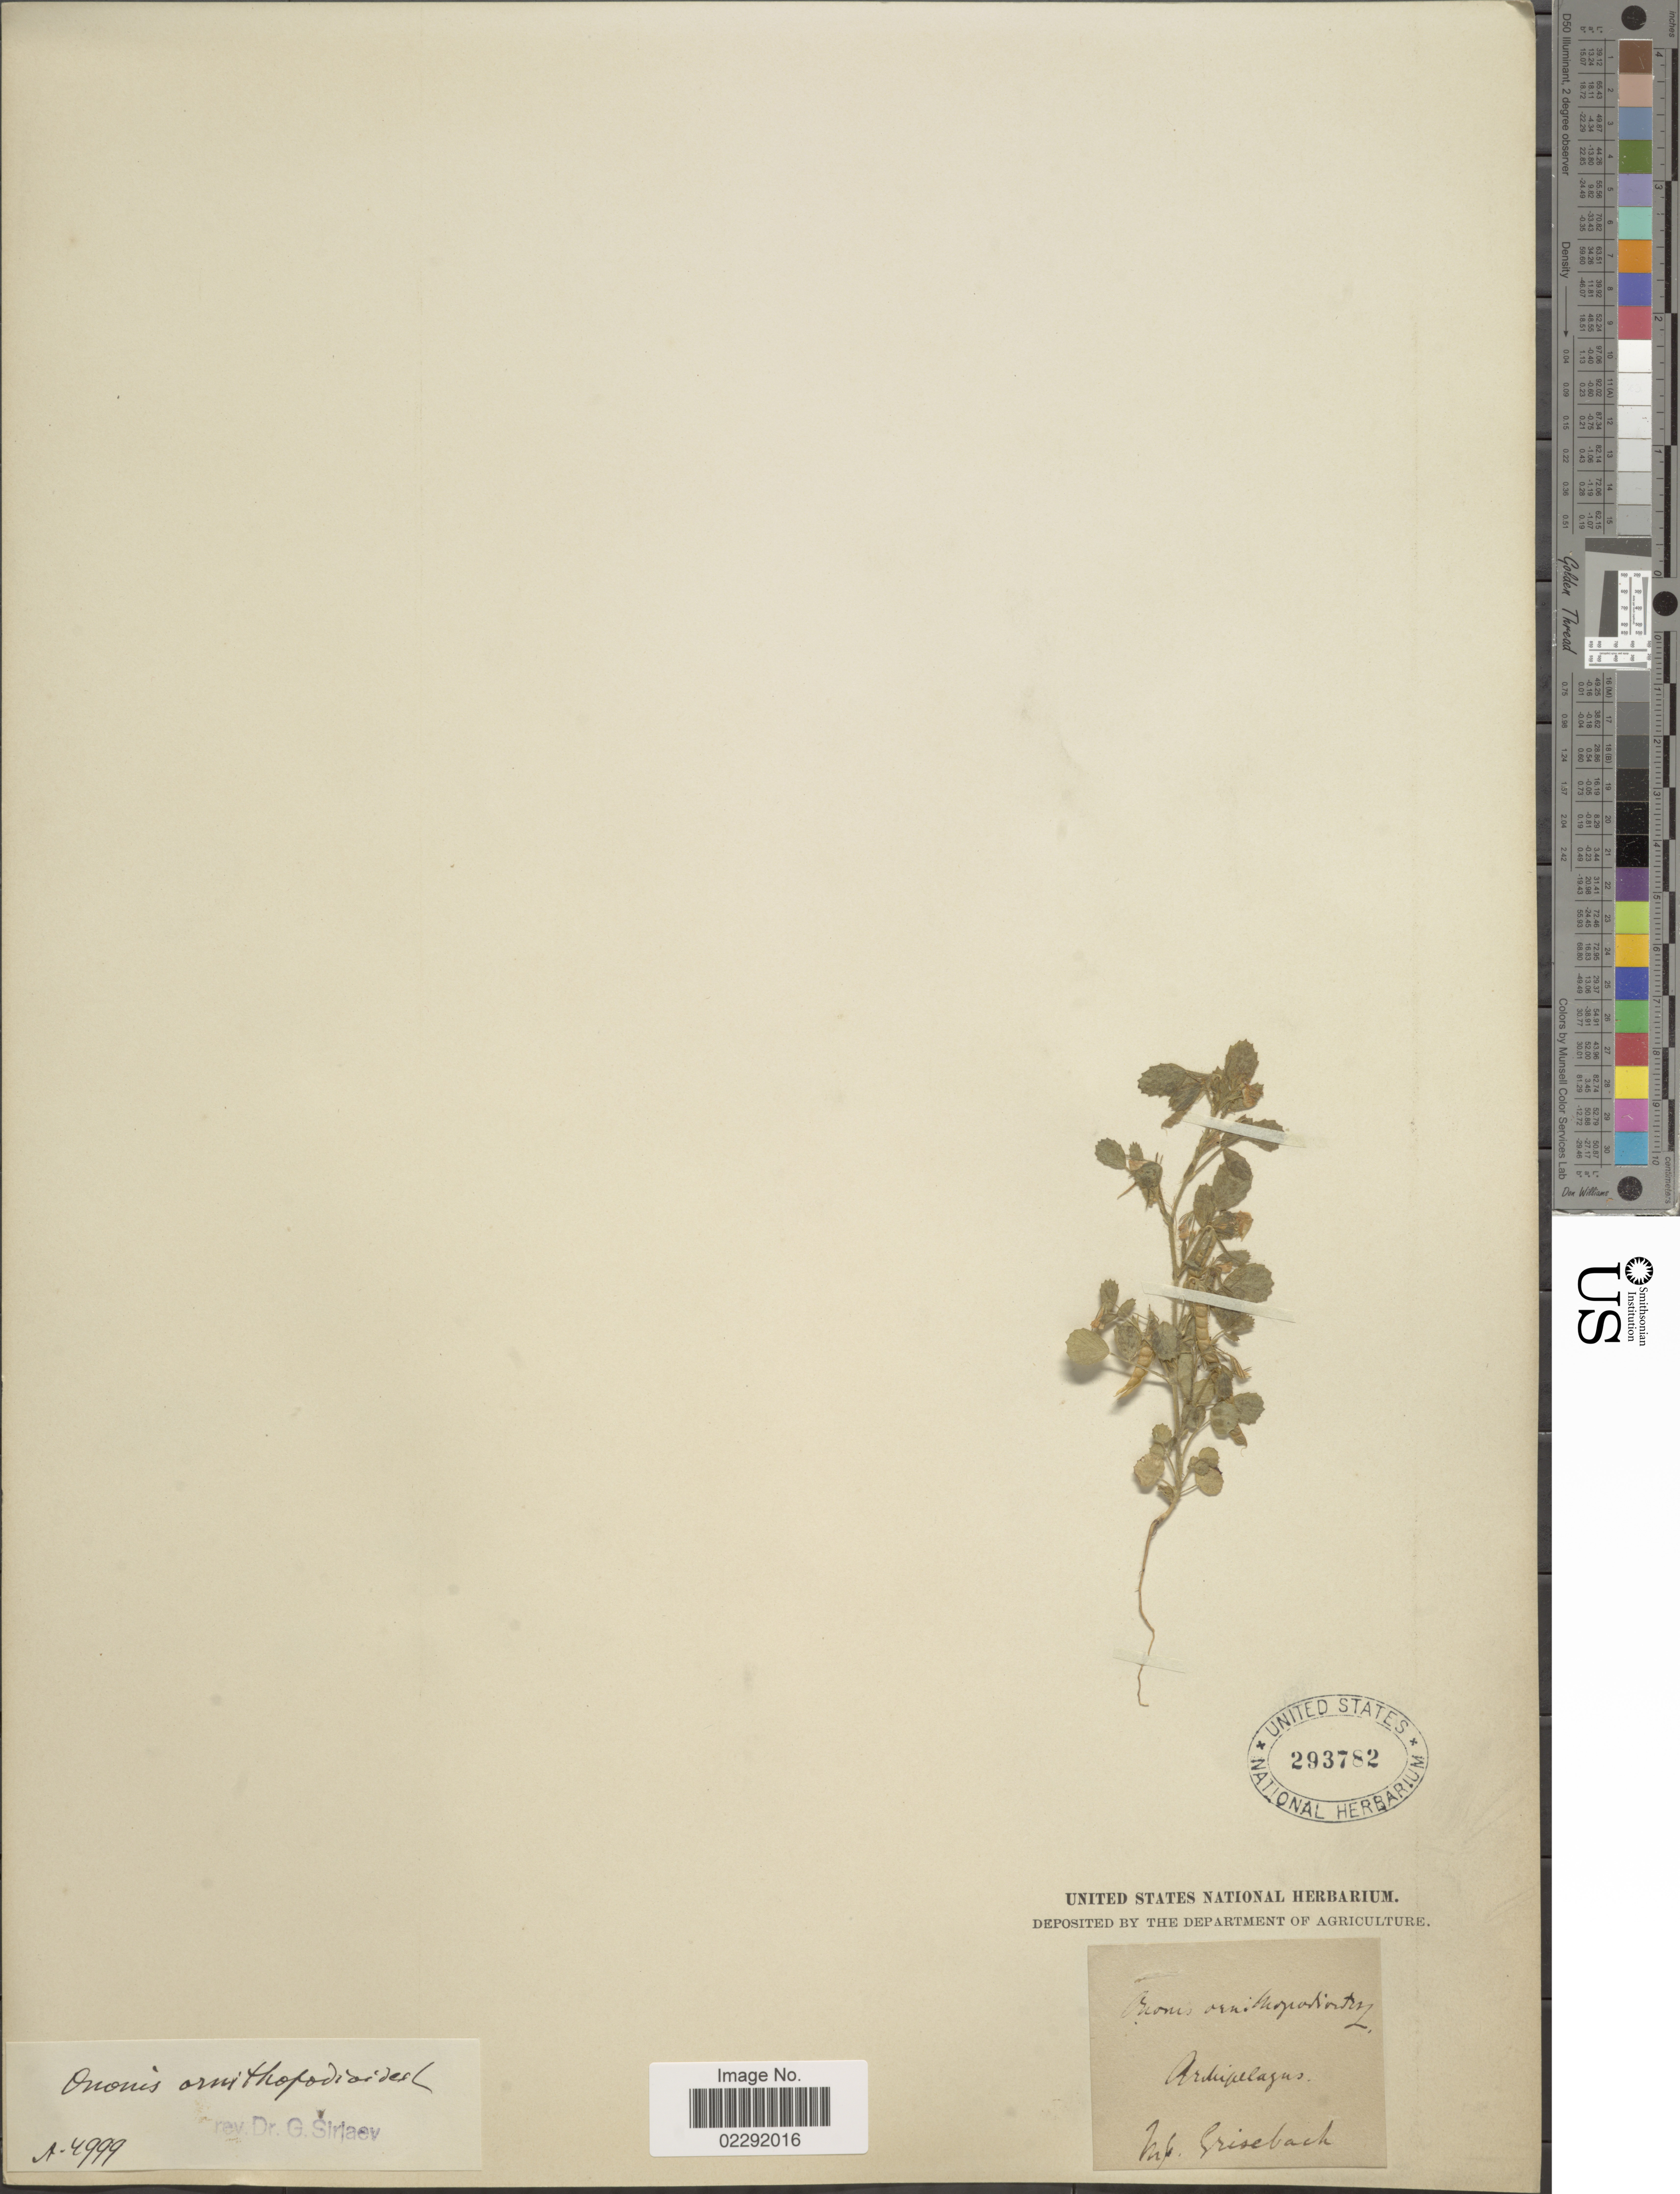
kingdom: Plantae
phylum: Tracheophyta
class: Magnoliopsida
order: Fabales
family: Fabaceae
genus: Ononis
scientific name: Ononis ornithopodioides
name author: L.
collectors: Grisebach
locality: Archipelagus. [interpreted]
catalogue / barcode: US 293782